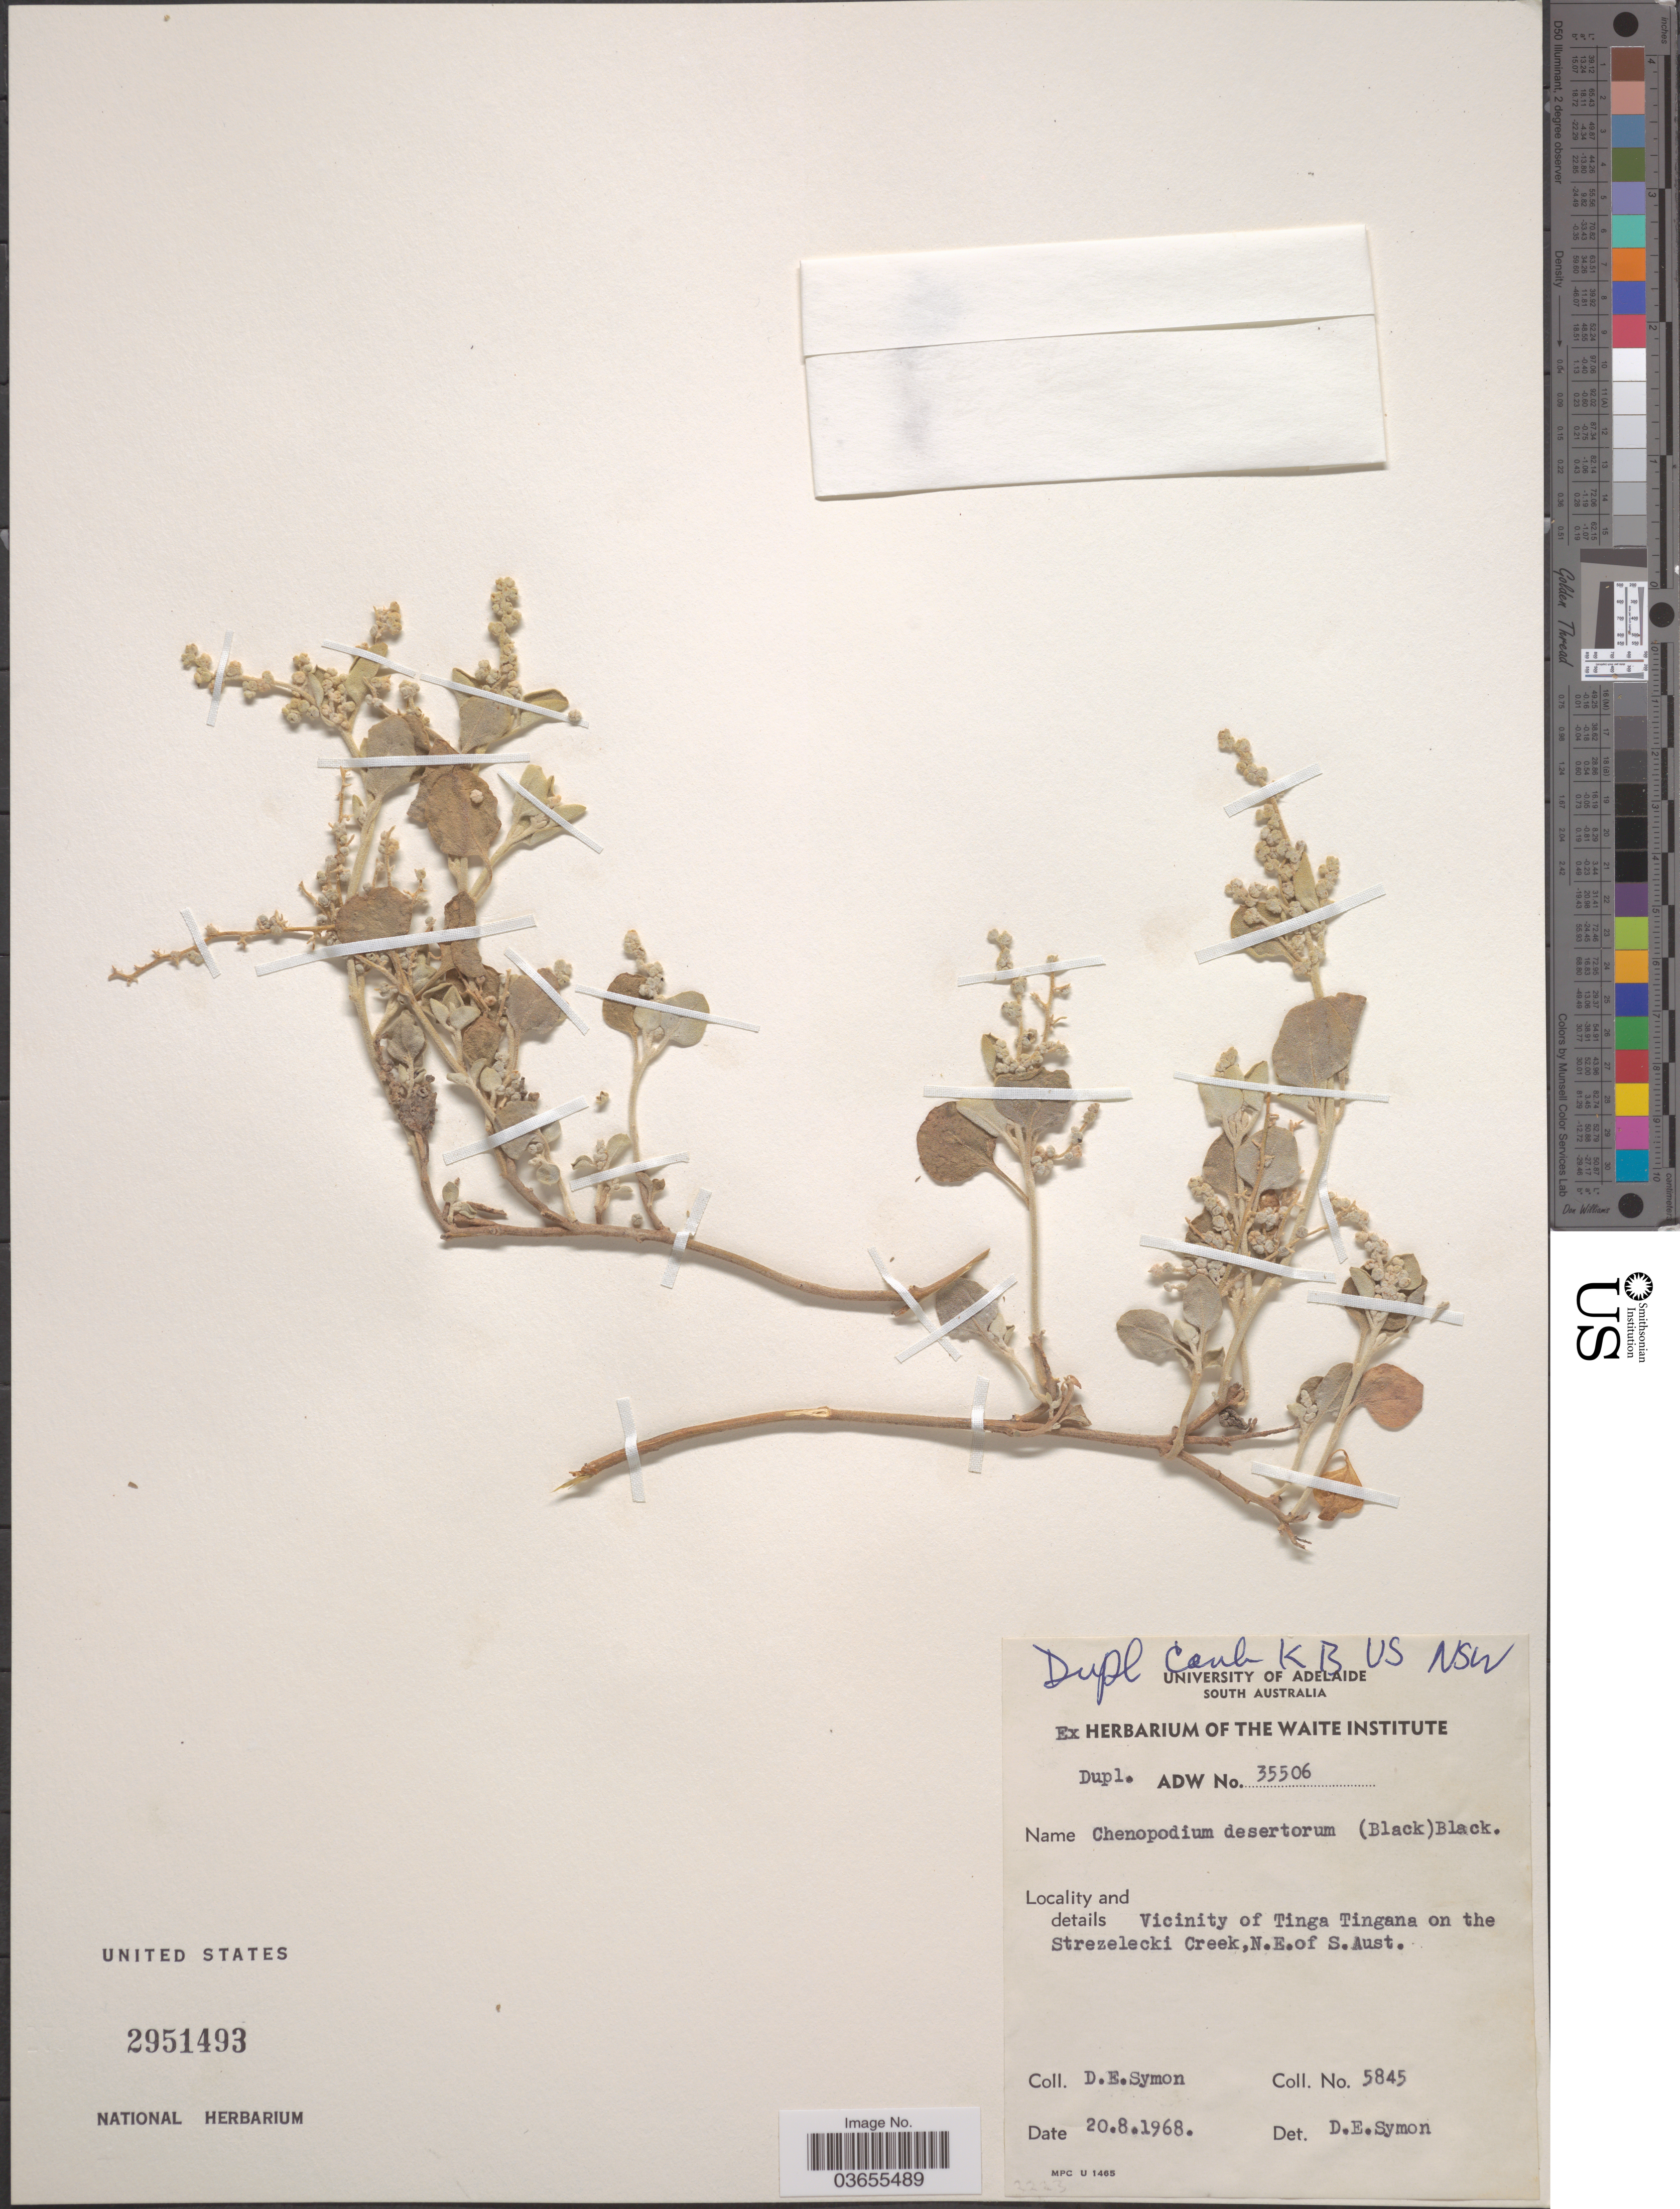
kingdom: Plantae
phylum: Tracheophyta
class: Magnoliopsida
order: Caryophyllales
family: Amaranthaceae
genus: Chenopodium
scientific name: Chenopodium desertorum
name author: (J. Black) J. Black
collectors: D. Symon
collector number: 5845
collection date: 1968-08-20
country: Australia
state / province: South Australia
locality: Vicinity of Tinga Tingana on the Strezelecki Creek, N.E. of S. Aust.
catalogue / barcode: US 2951493